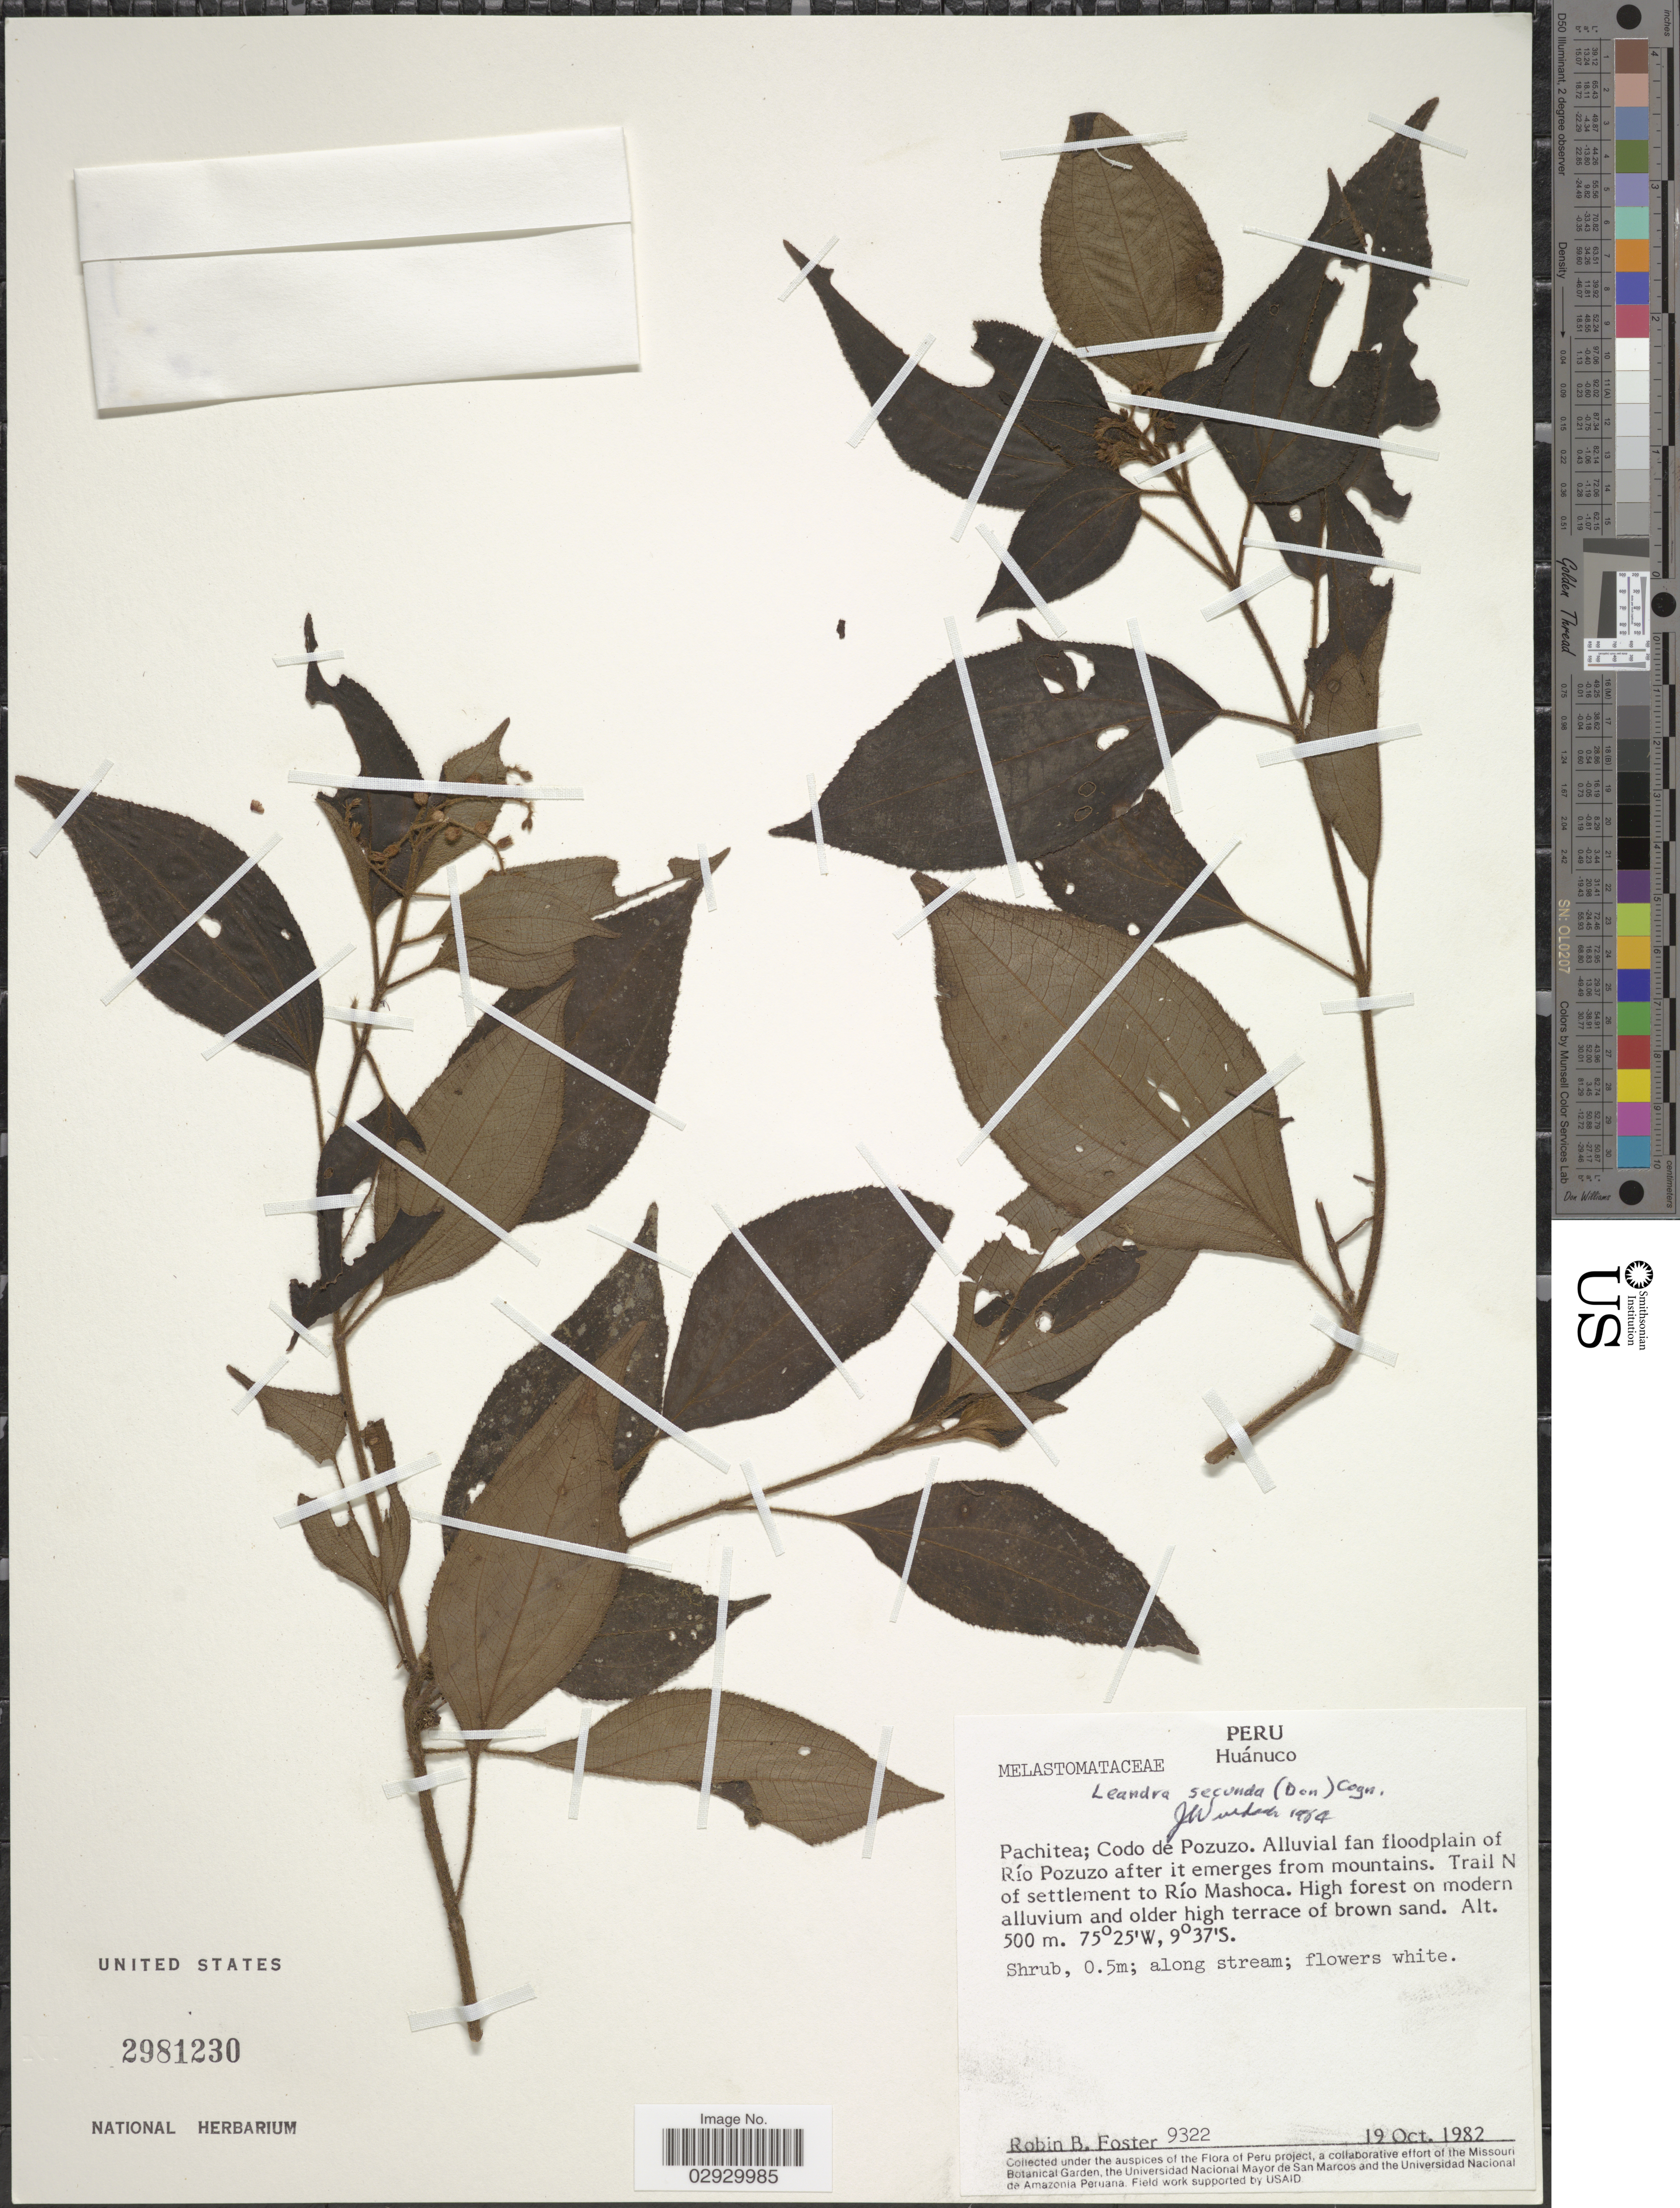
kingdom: Plantae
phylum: Tracheophyta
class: Magnoliopsida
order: Myrtales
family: Melastomataceae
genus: Leandra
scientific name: Leandra secunda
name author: (D. Don) Cogn.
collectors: R. B. Foster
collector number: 9322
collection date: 1982-10-19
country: Peru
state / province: Huánuco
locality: Pachitea; Codo de Pozuzo. Alluvial fan foodplain of Río Pozuzo after it emerges from mountains. Trail N of settlement to Río Mashoca.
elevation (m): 500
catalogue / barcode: US 2981230